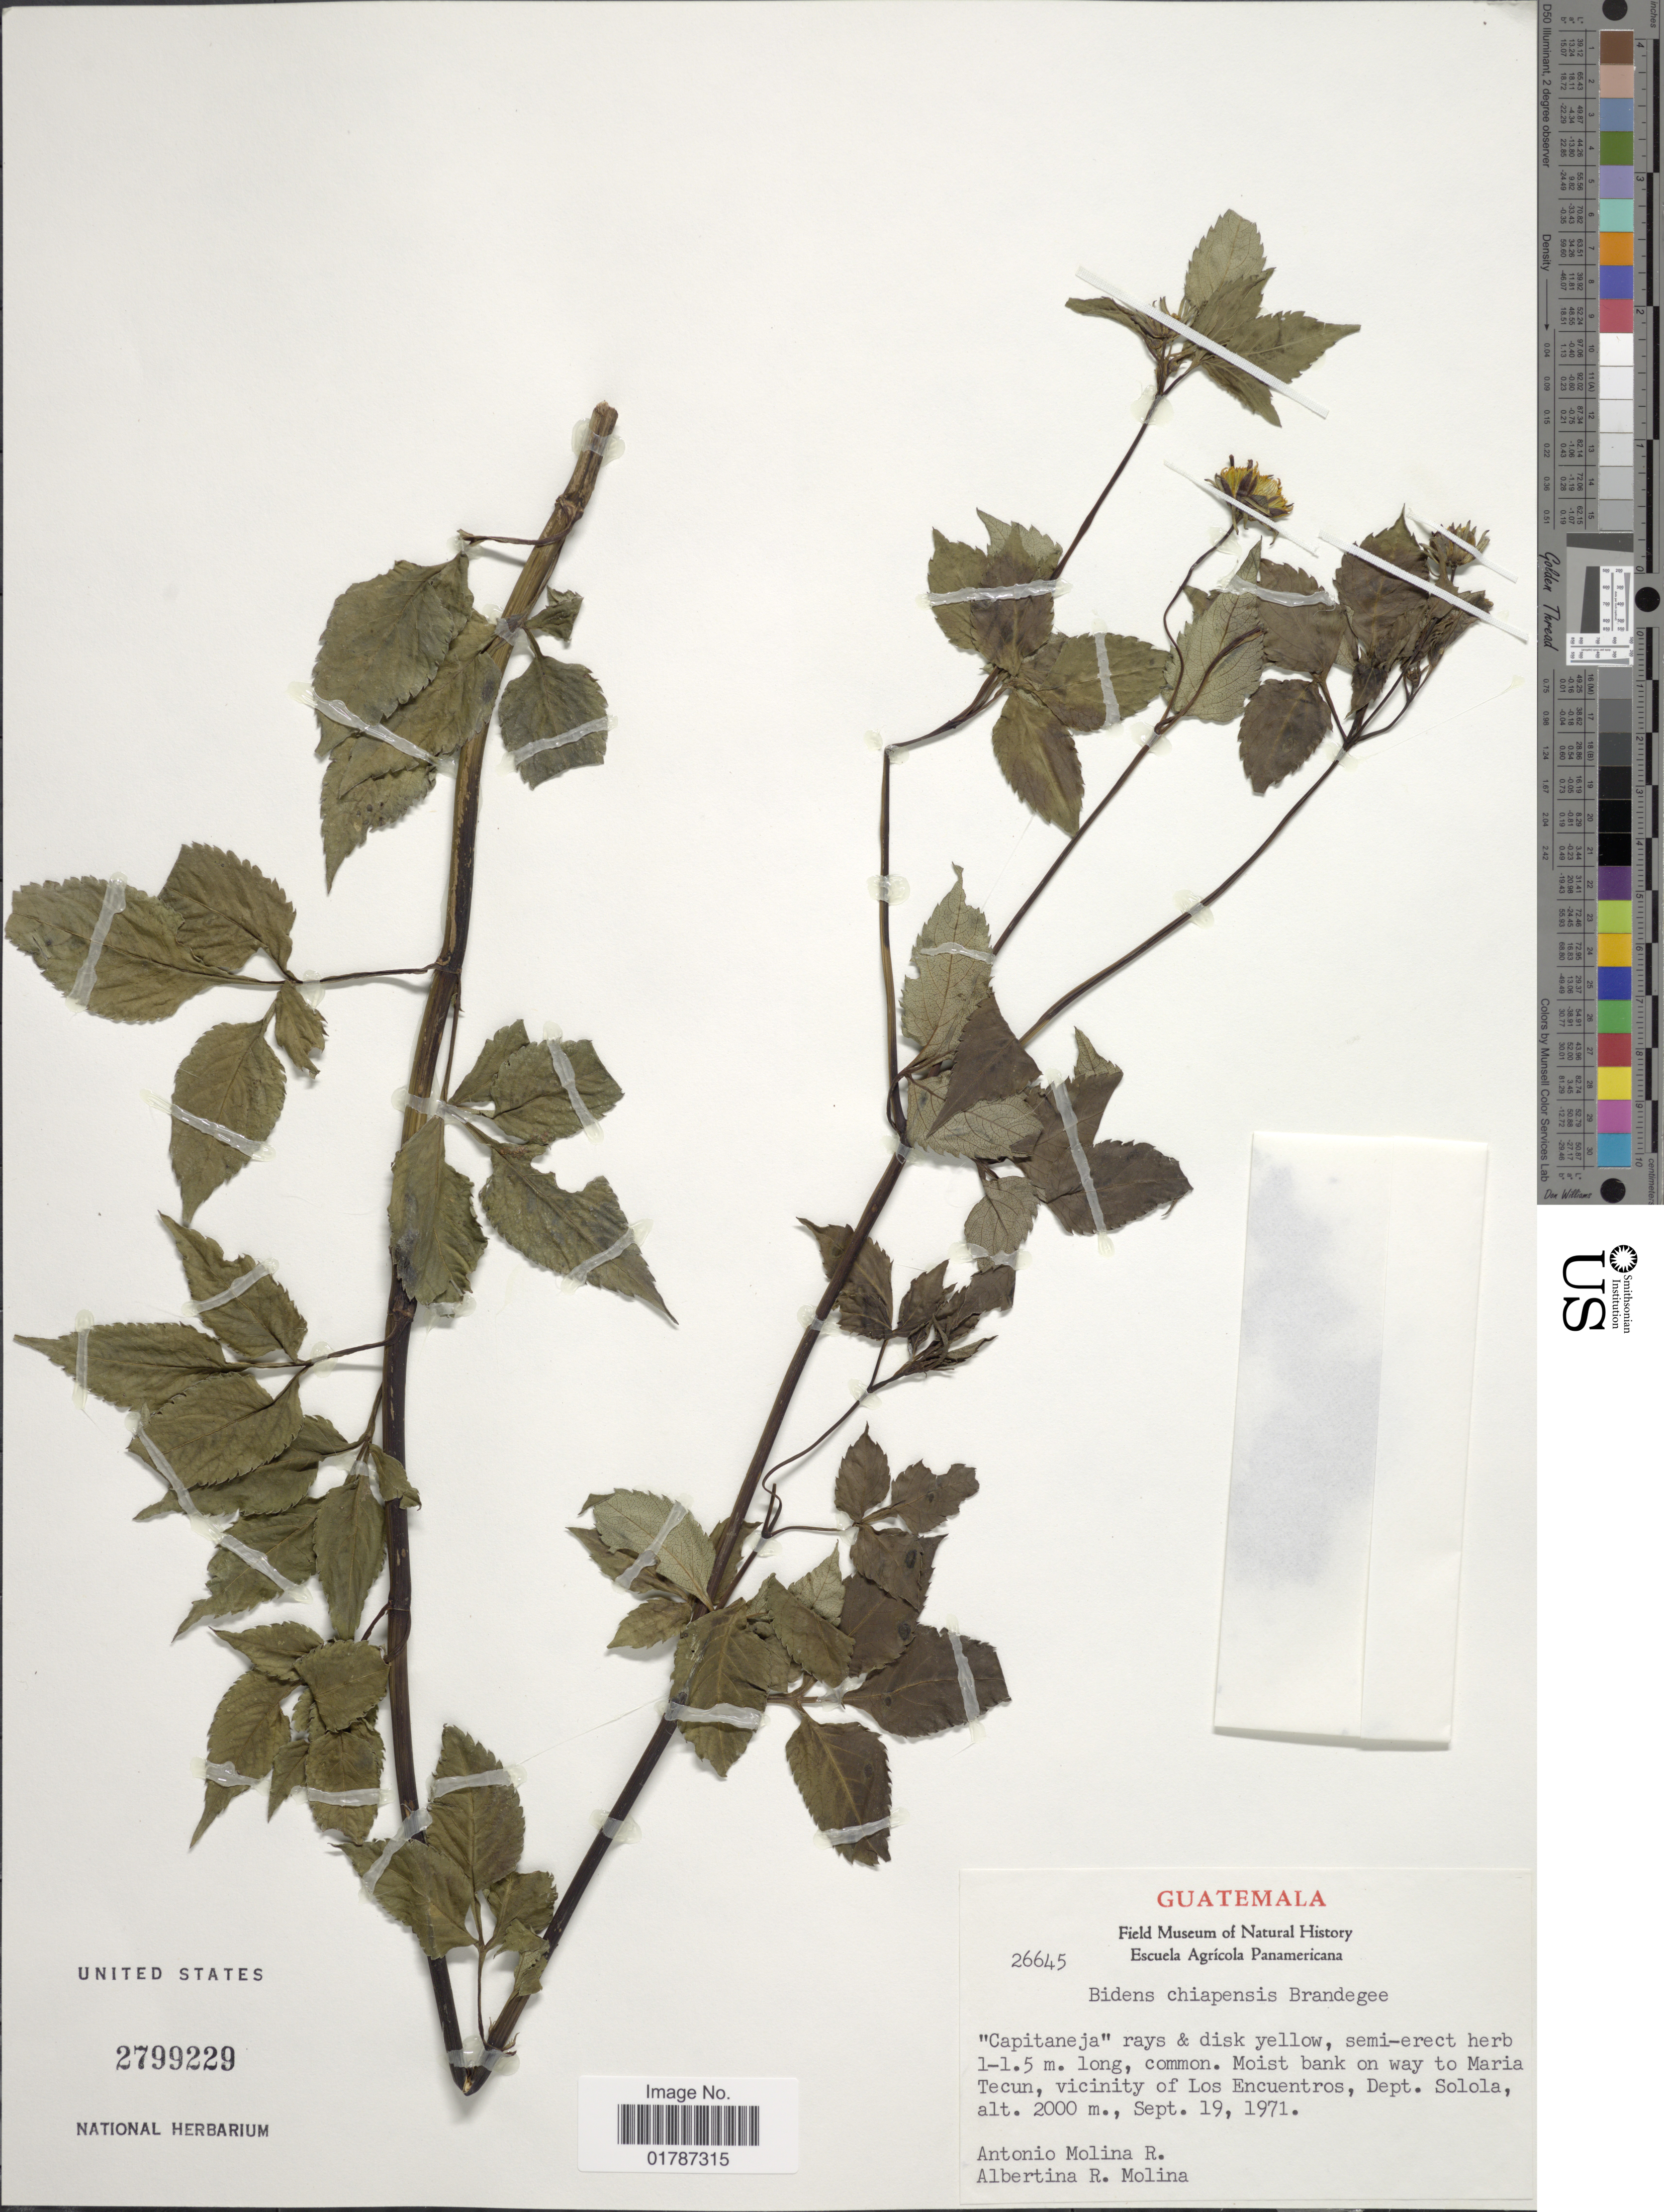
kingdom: Plantae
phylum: Tracheophyta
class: Magnoliopsida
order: Asterales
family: Asteraceae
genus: Bidens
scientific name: Bidens chiapensis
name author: Brandegee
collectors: A. Molina R. & A. R. Molina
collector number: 26645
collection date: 1971-09-19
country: Guatemala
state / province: Sololá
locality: Moist bank on way to Maria Tecun, vicinity of Los Encuentros, Dept. Solola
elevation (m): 2000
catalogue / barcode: US 2799229